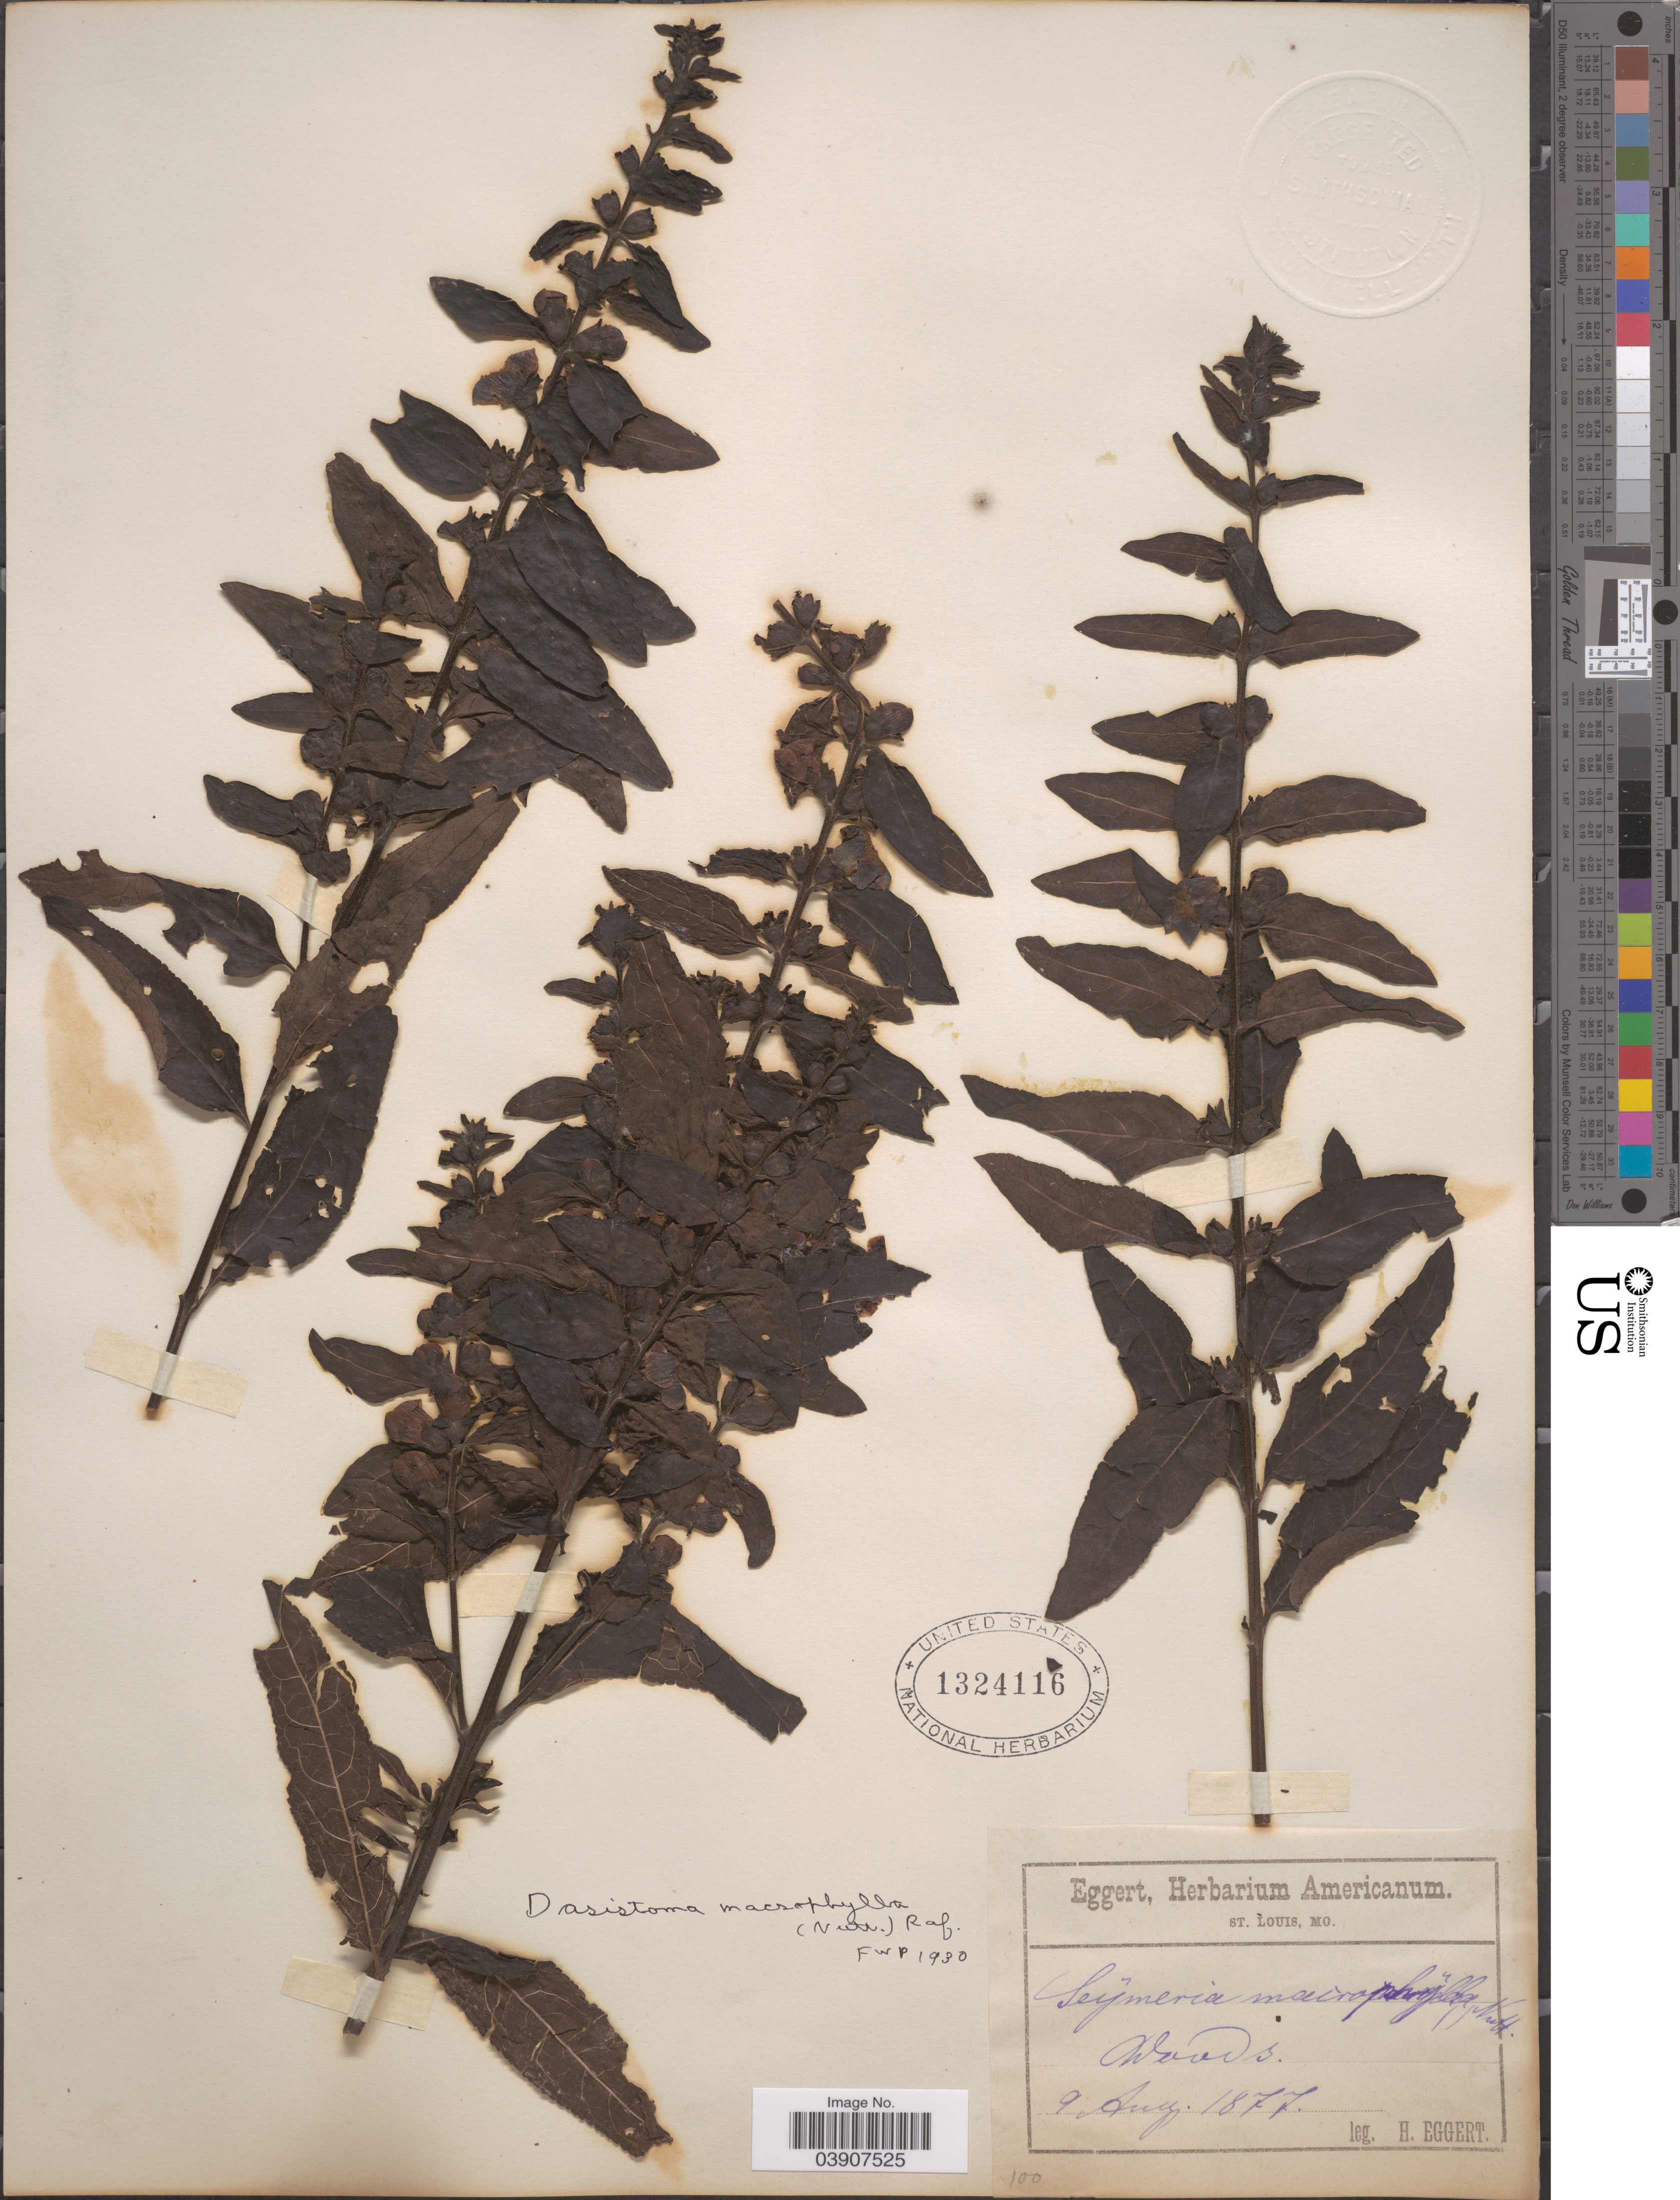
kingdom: Plantae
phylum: Tracheophyta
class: Magnoliopsida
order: Lamiales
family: Orobanchaceae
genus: Dasistoma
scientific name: Dasistoma macrophylla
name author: (Nutt.) Raf.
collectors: H. Eggert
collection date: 1877-08-09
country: United States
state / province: Missouri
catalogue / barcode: US 1324116